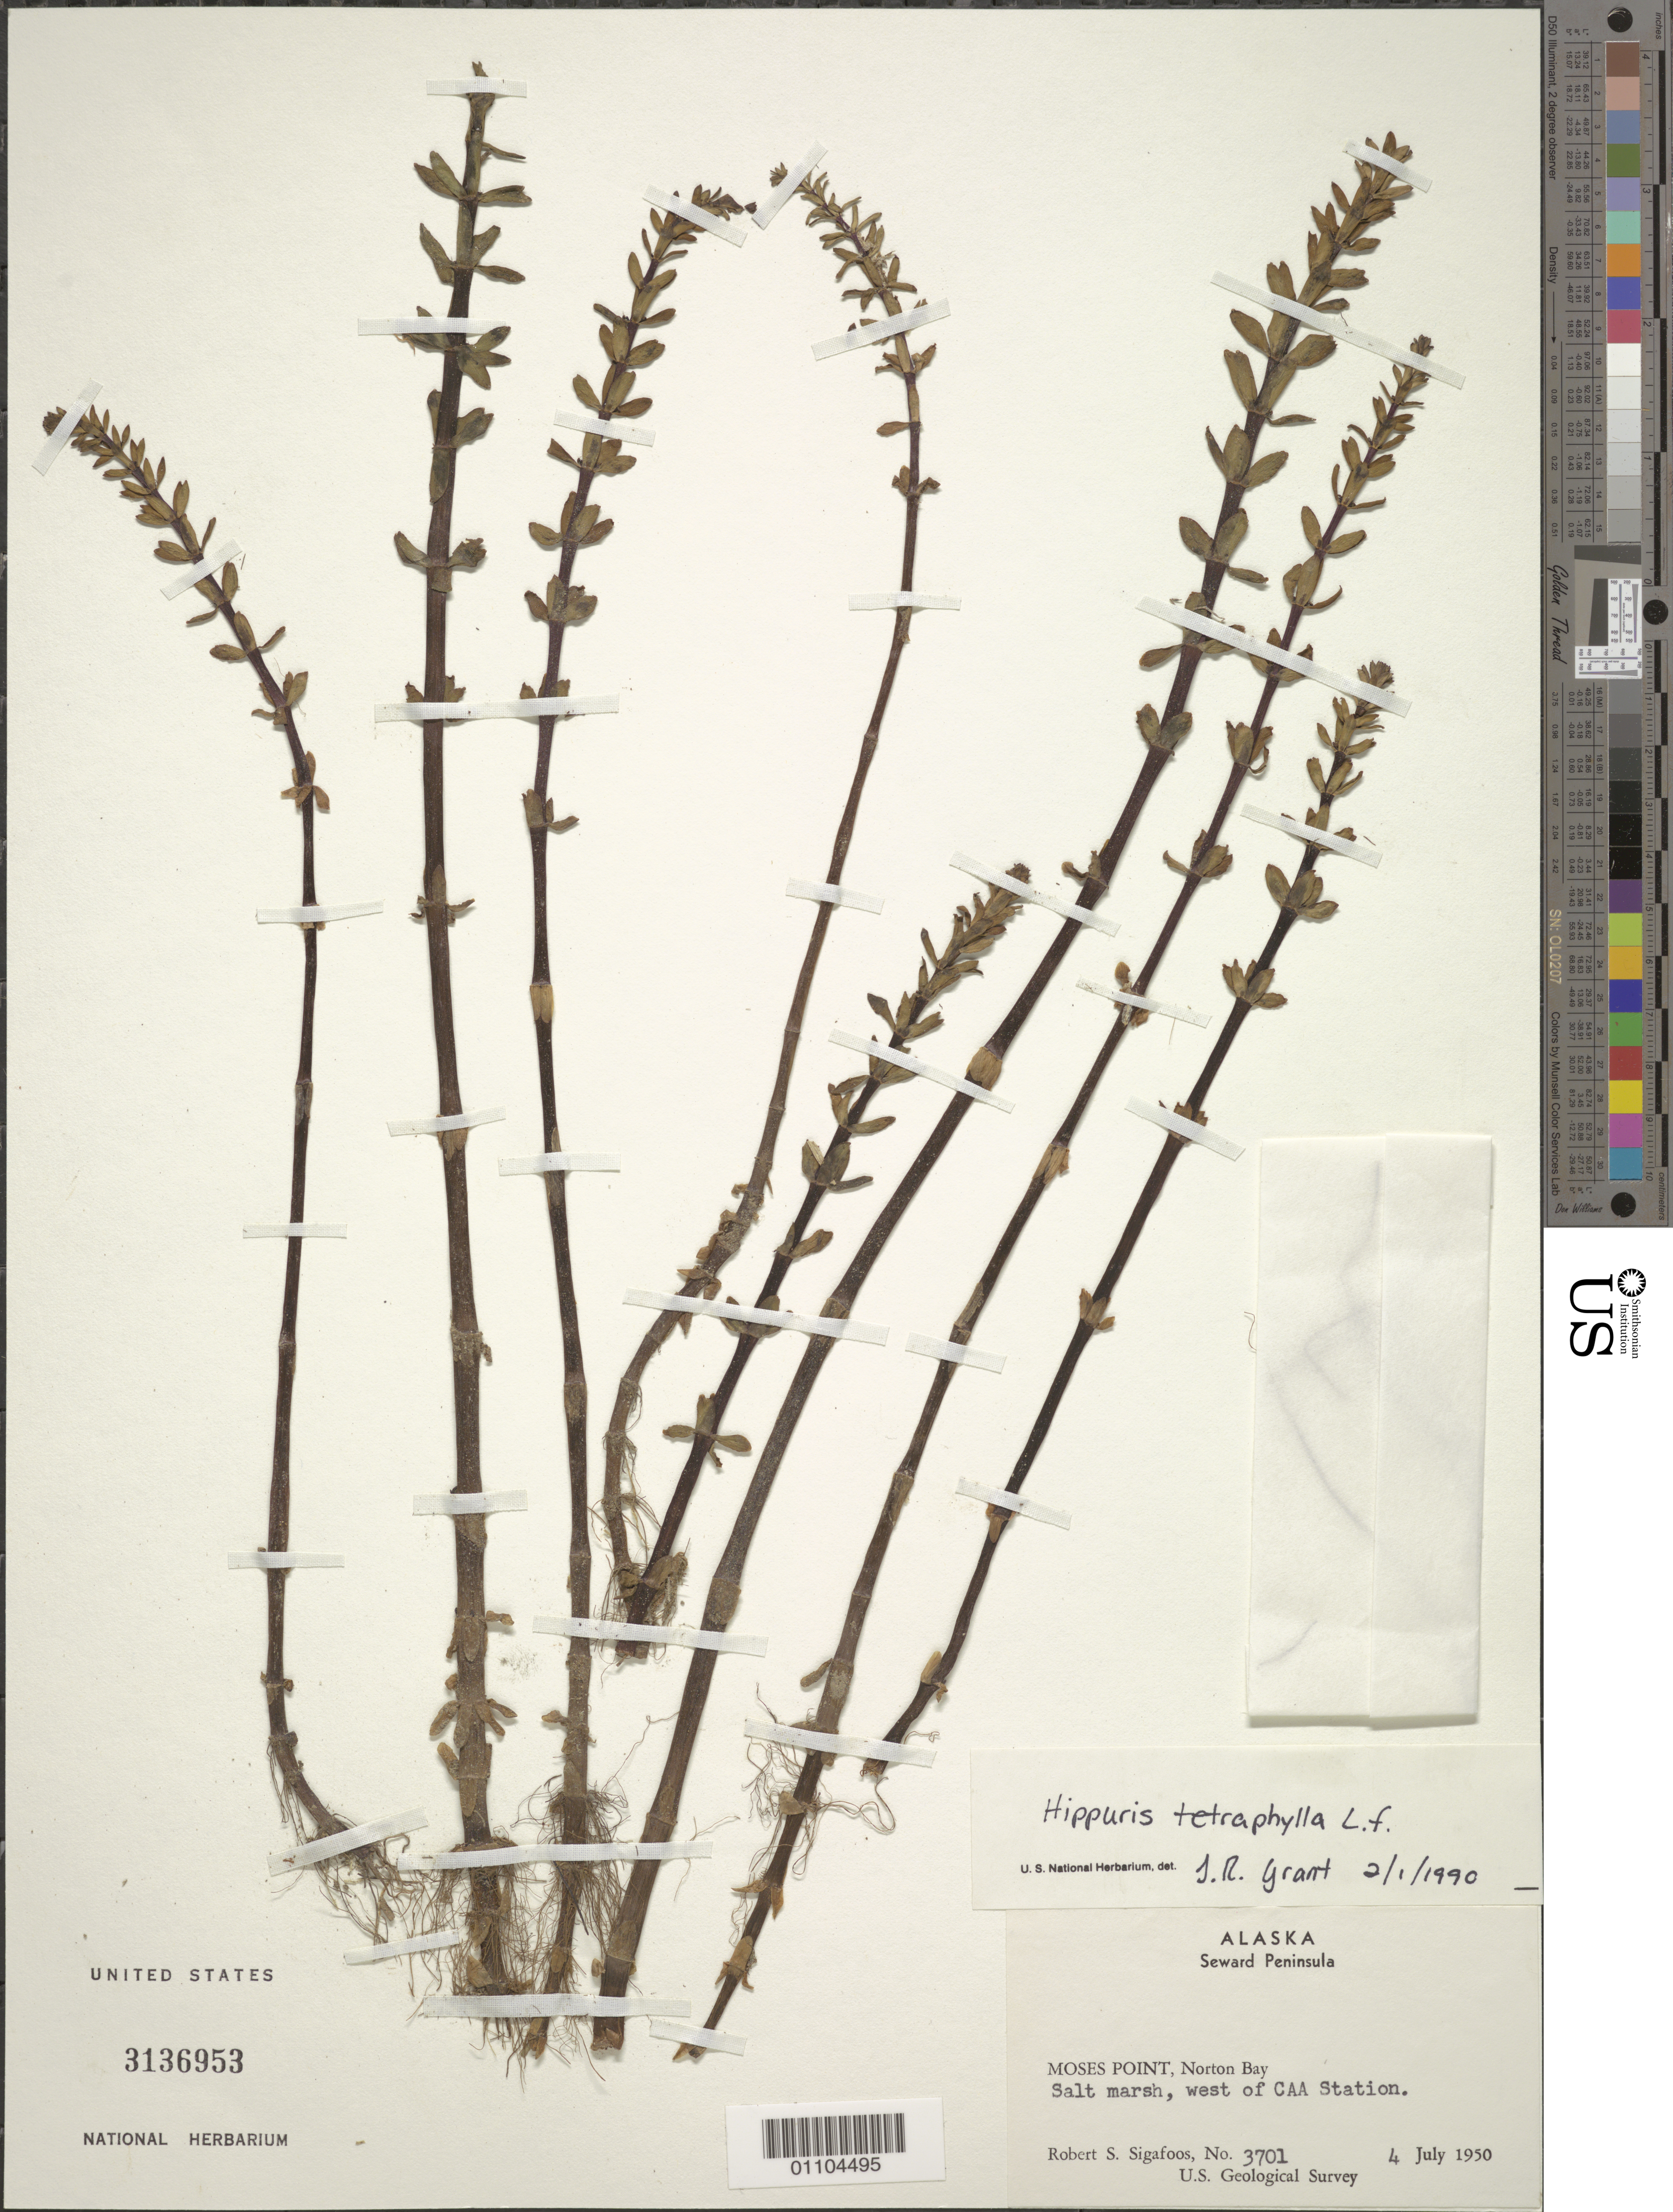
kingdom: Plantae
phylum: Tracheophyta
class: Magnoliopsida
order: Lamiales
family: Plantaginaceae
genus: Hippuris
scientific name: Hippuris tetraphylla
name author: L. f.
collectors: R. Sigafoos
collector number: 3701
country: United States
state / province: Alaska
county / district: Seward Peninsula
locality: Moses Point, Norton Bay, W of CAA Station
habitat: salt marsh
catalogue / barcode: US 3136953